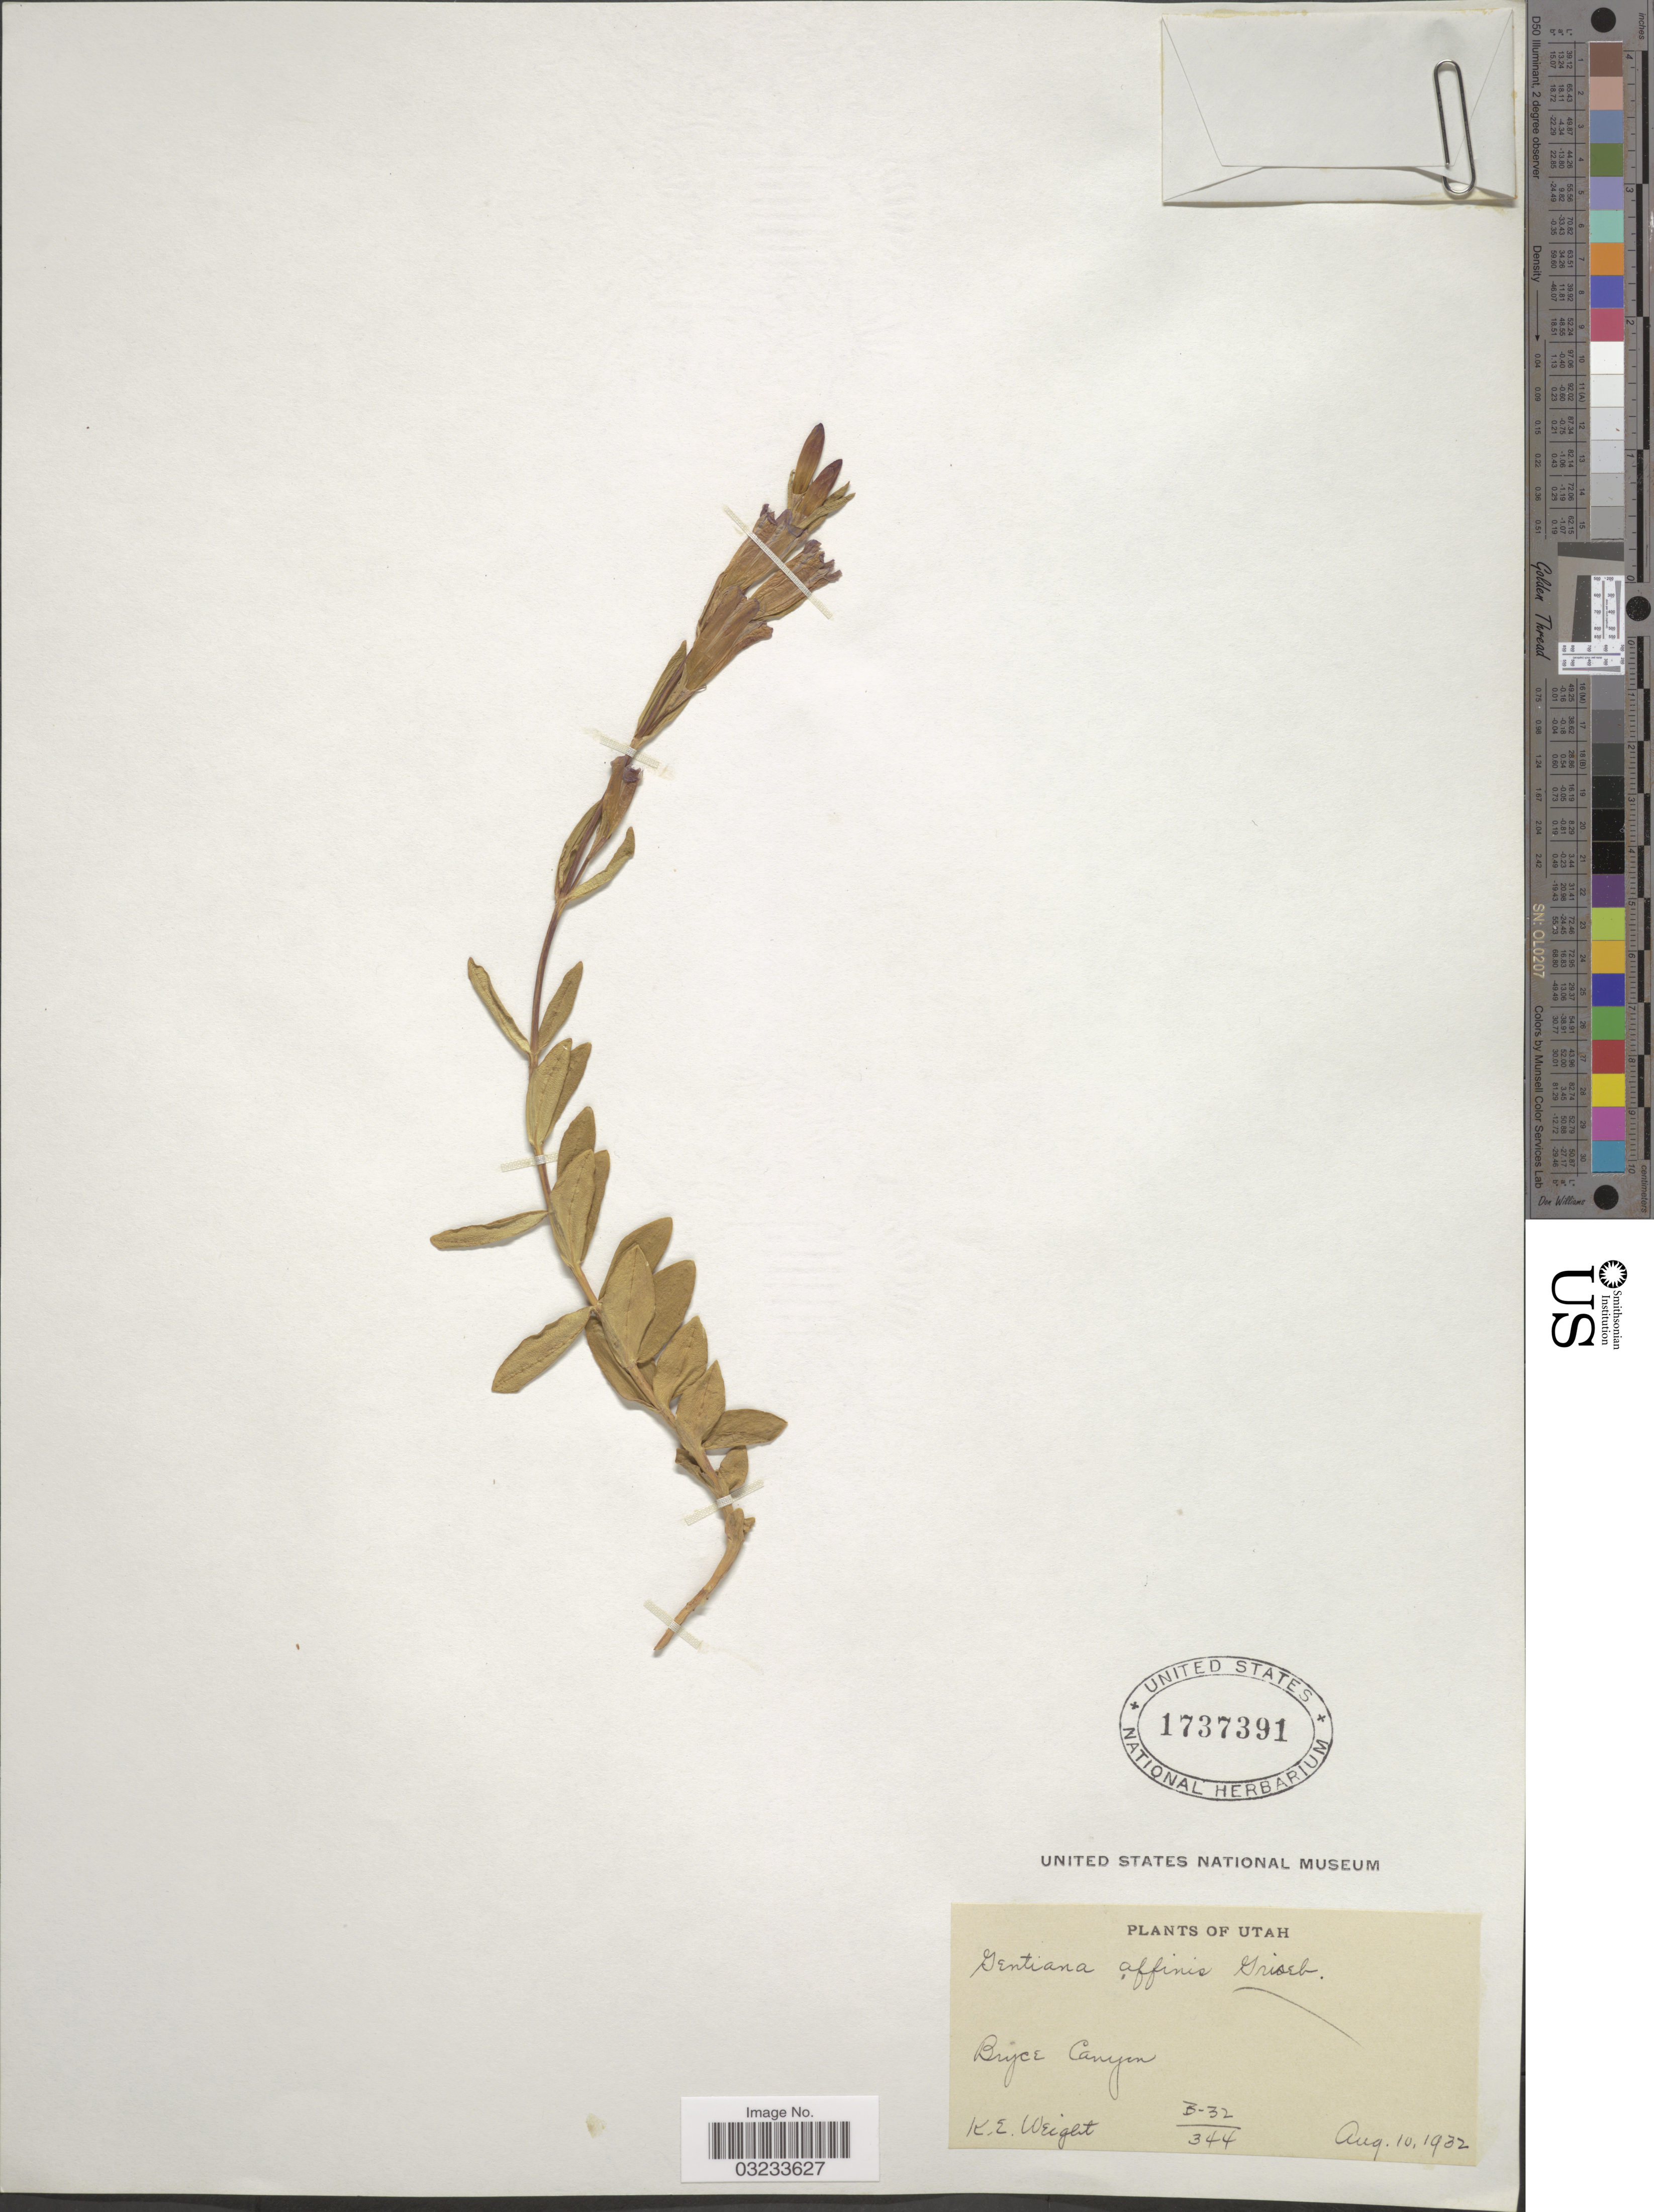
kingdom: Plantae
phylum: Tracheophyta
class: Magnoliopsida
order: Gentianales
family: Gentianaceae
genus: Gentiana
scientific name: Gentiana affinis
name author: Griseb.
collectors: K. Weight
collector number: B-32/344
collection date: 1932-08-10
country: United States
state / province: Utah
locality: Bryce canyon.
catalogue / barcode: US 1737391